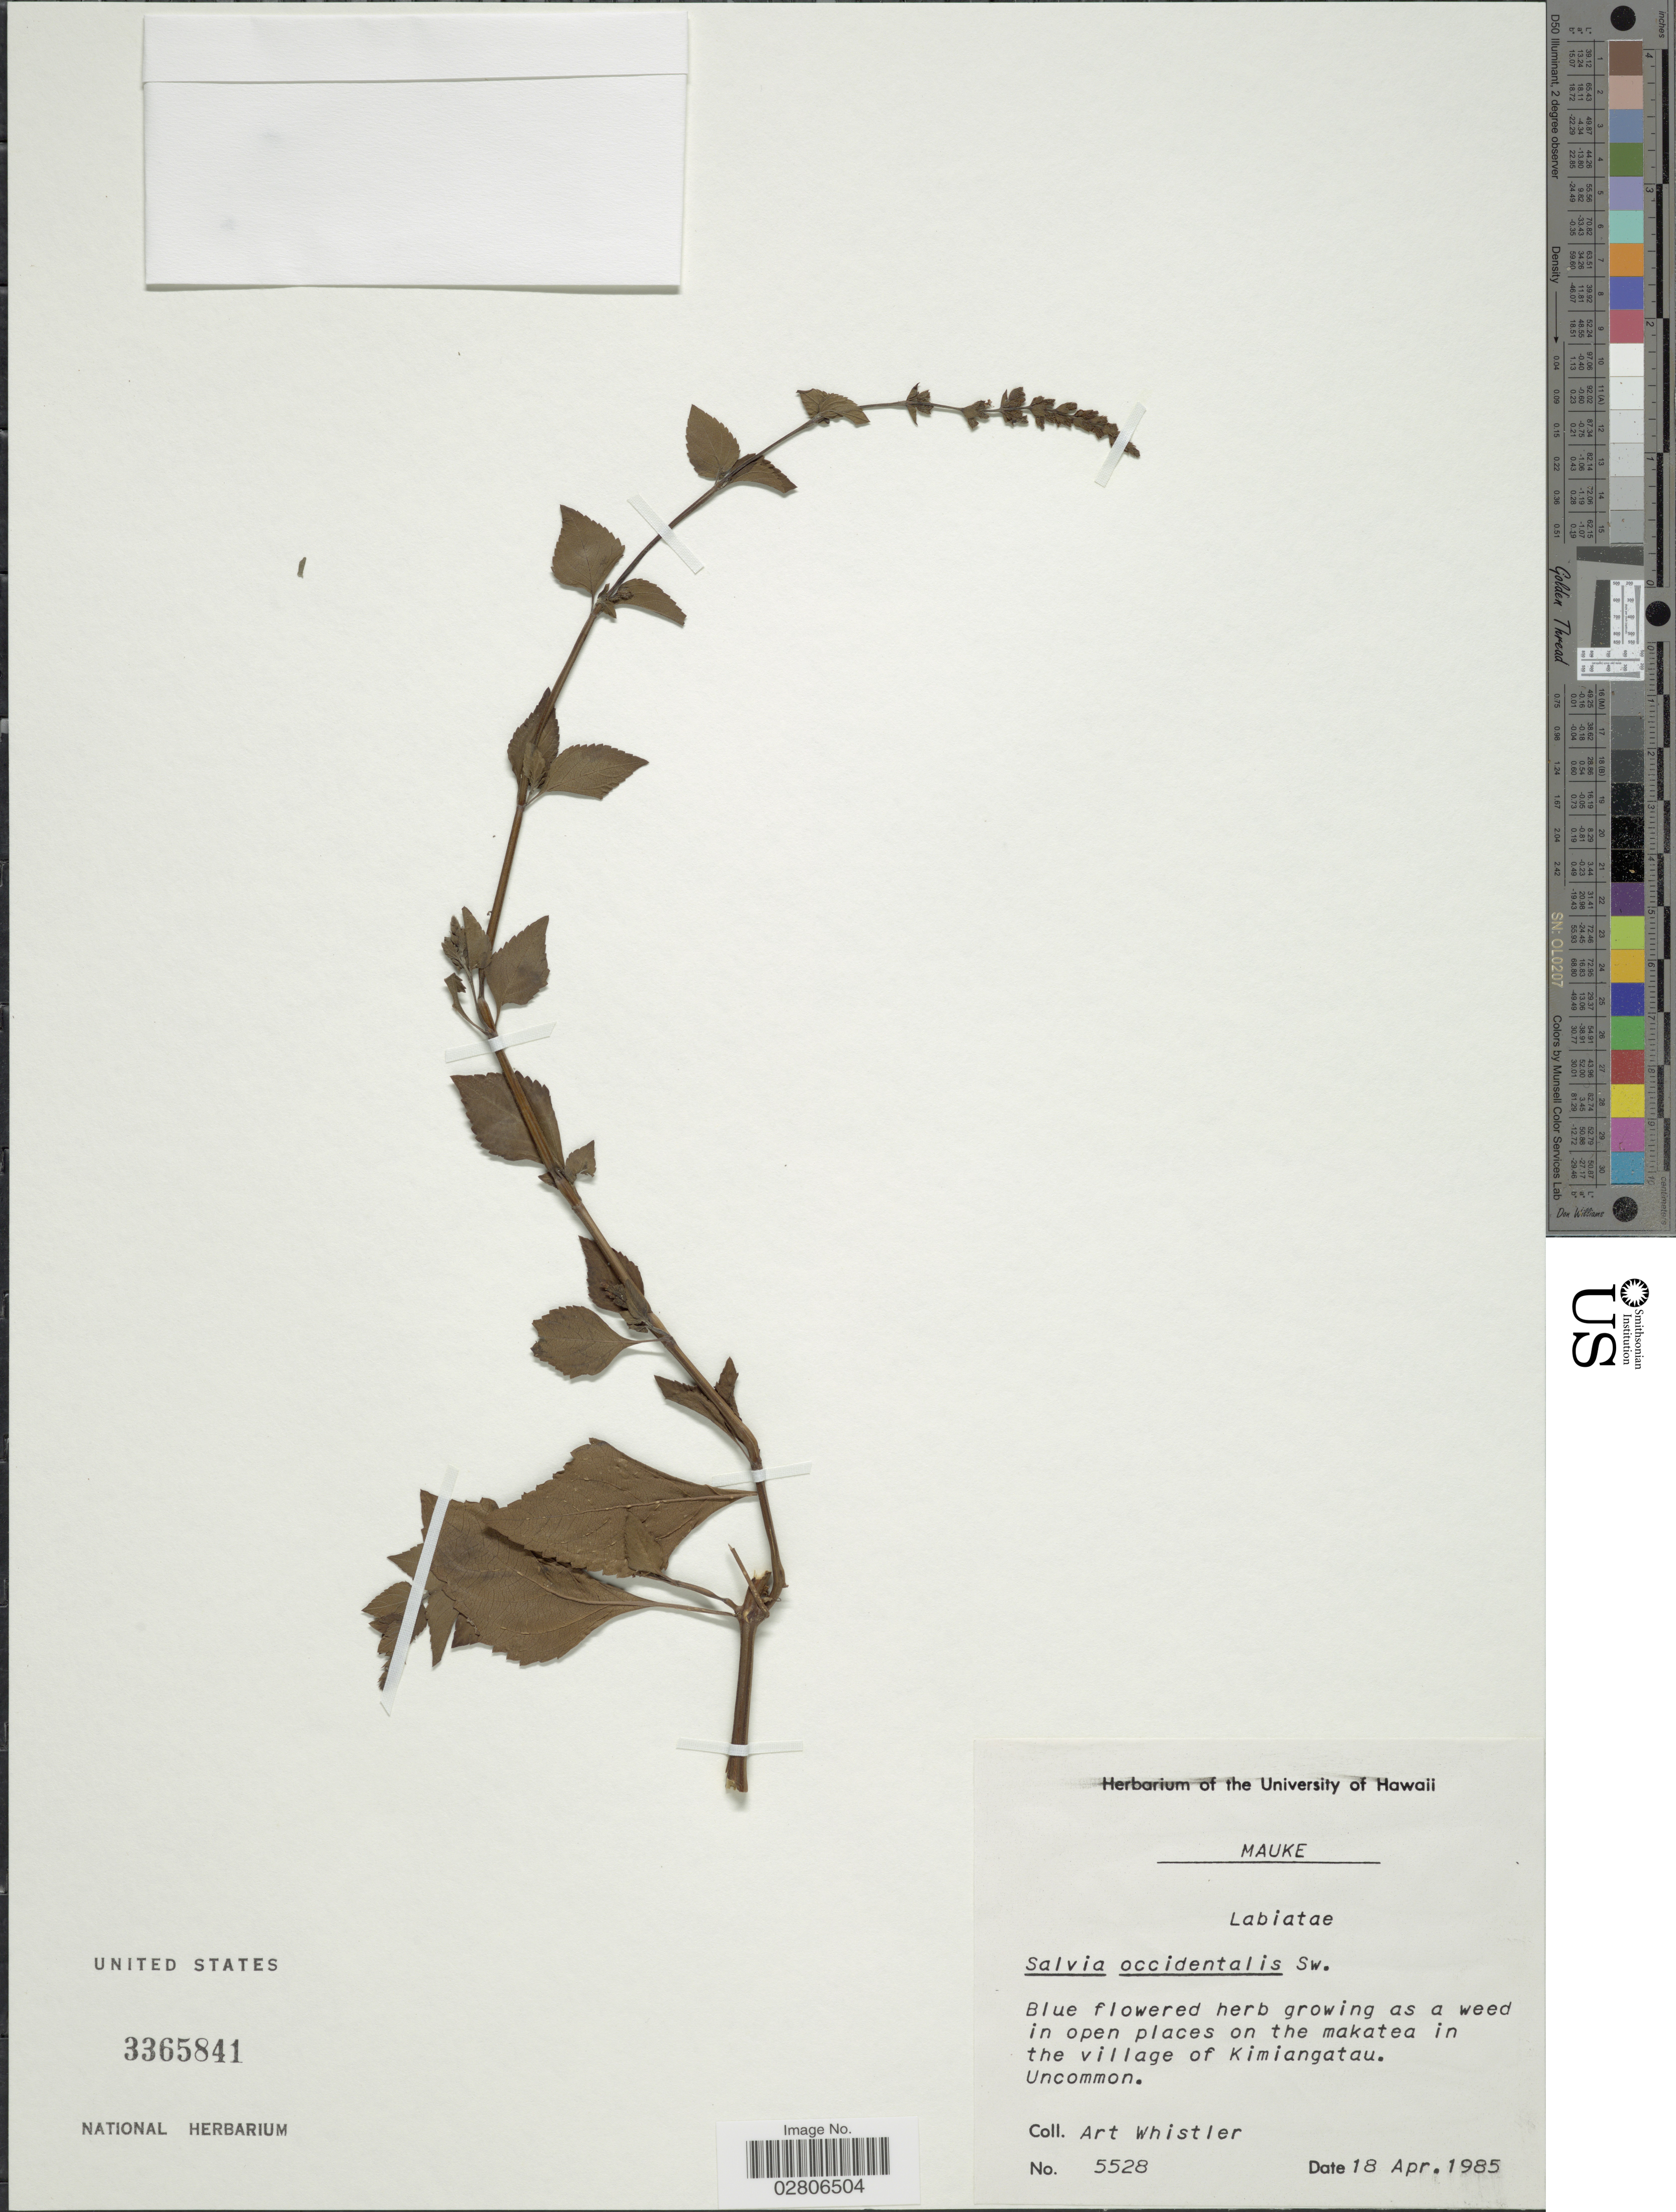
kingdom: Plantae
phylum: Tracheophyta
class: Magnoliopsida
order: Lamiales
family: Lamiaceae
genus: Salvia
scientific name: Salvia occidentalis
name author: Sw.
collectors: A. Whistler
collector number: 5528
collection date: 1985-04-18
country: Cook Islands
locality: Mauke, in the village of Kimiangatau.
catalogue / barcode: US 3365841